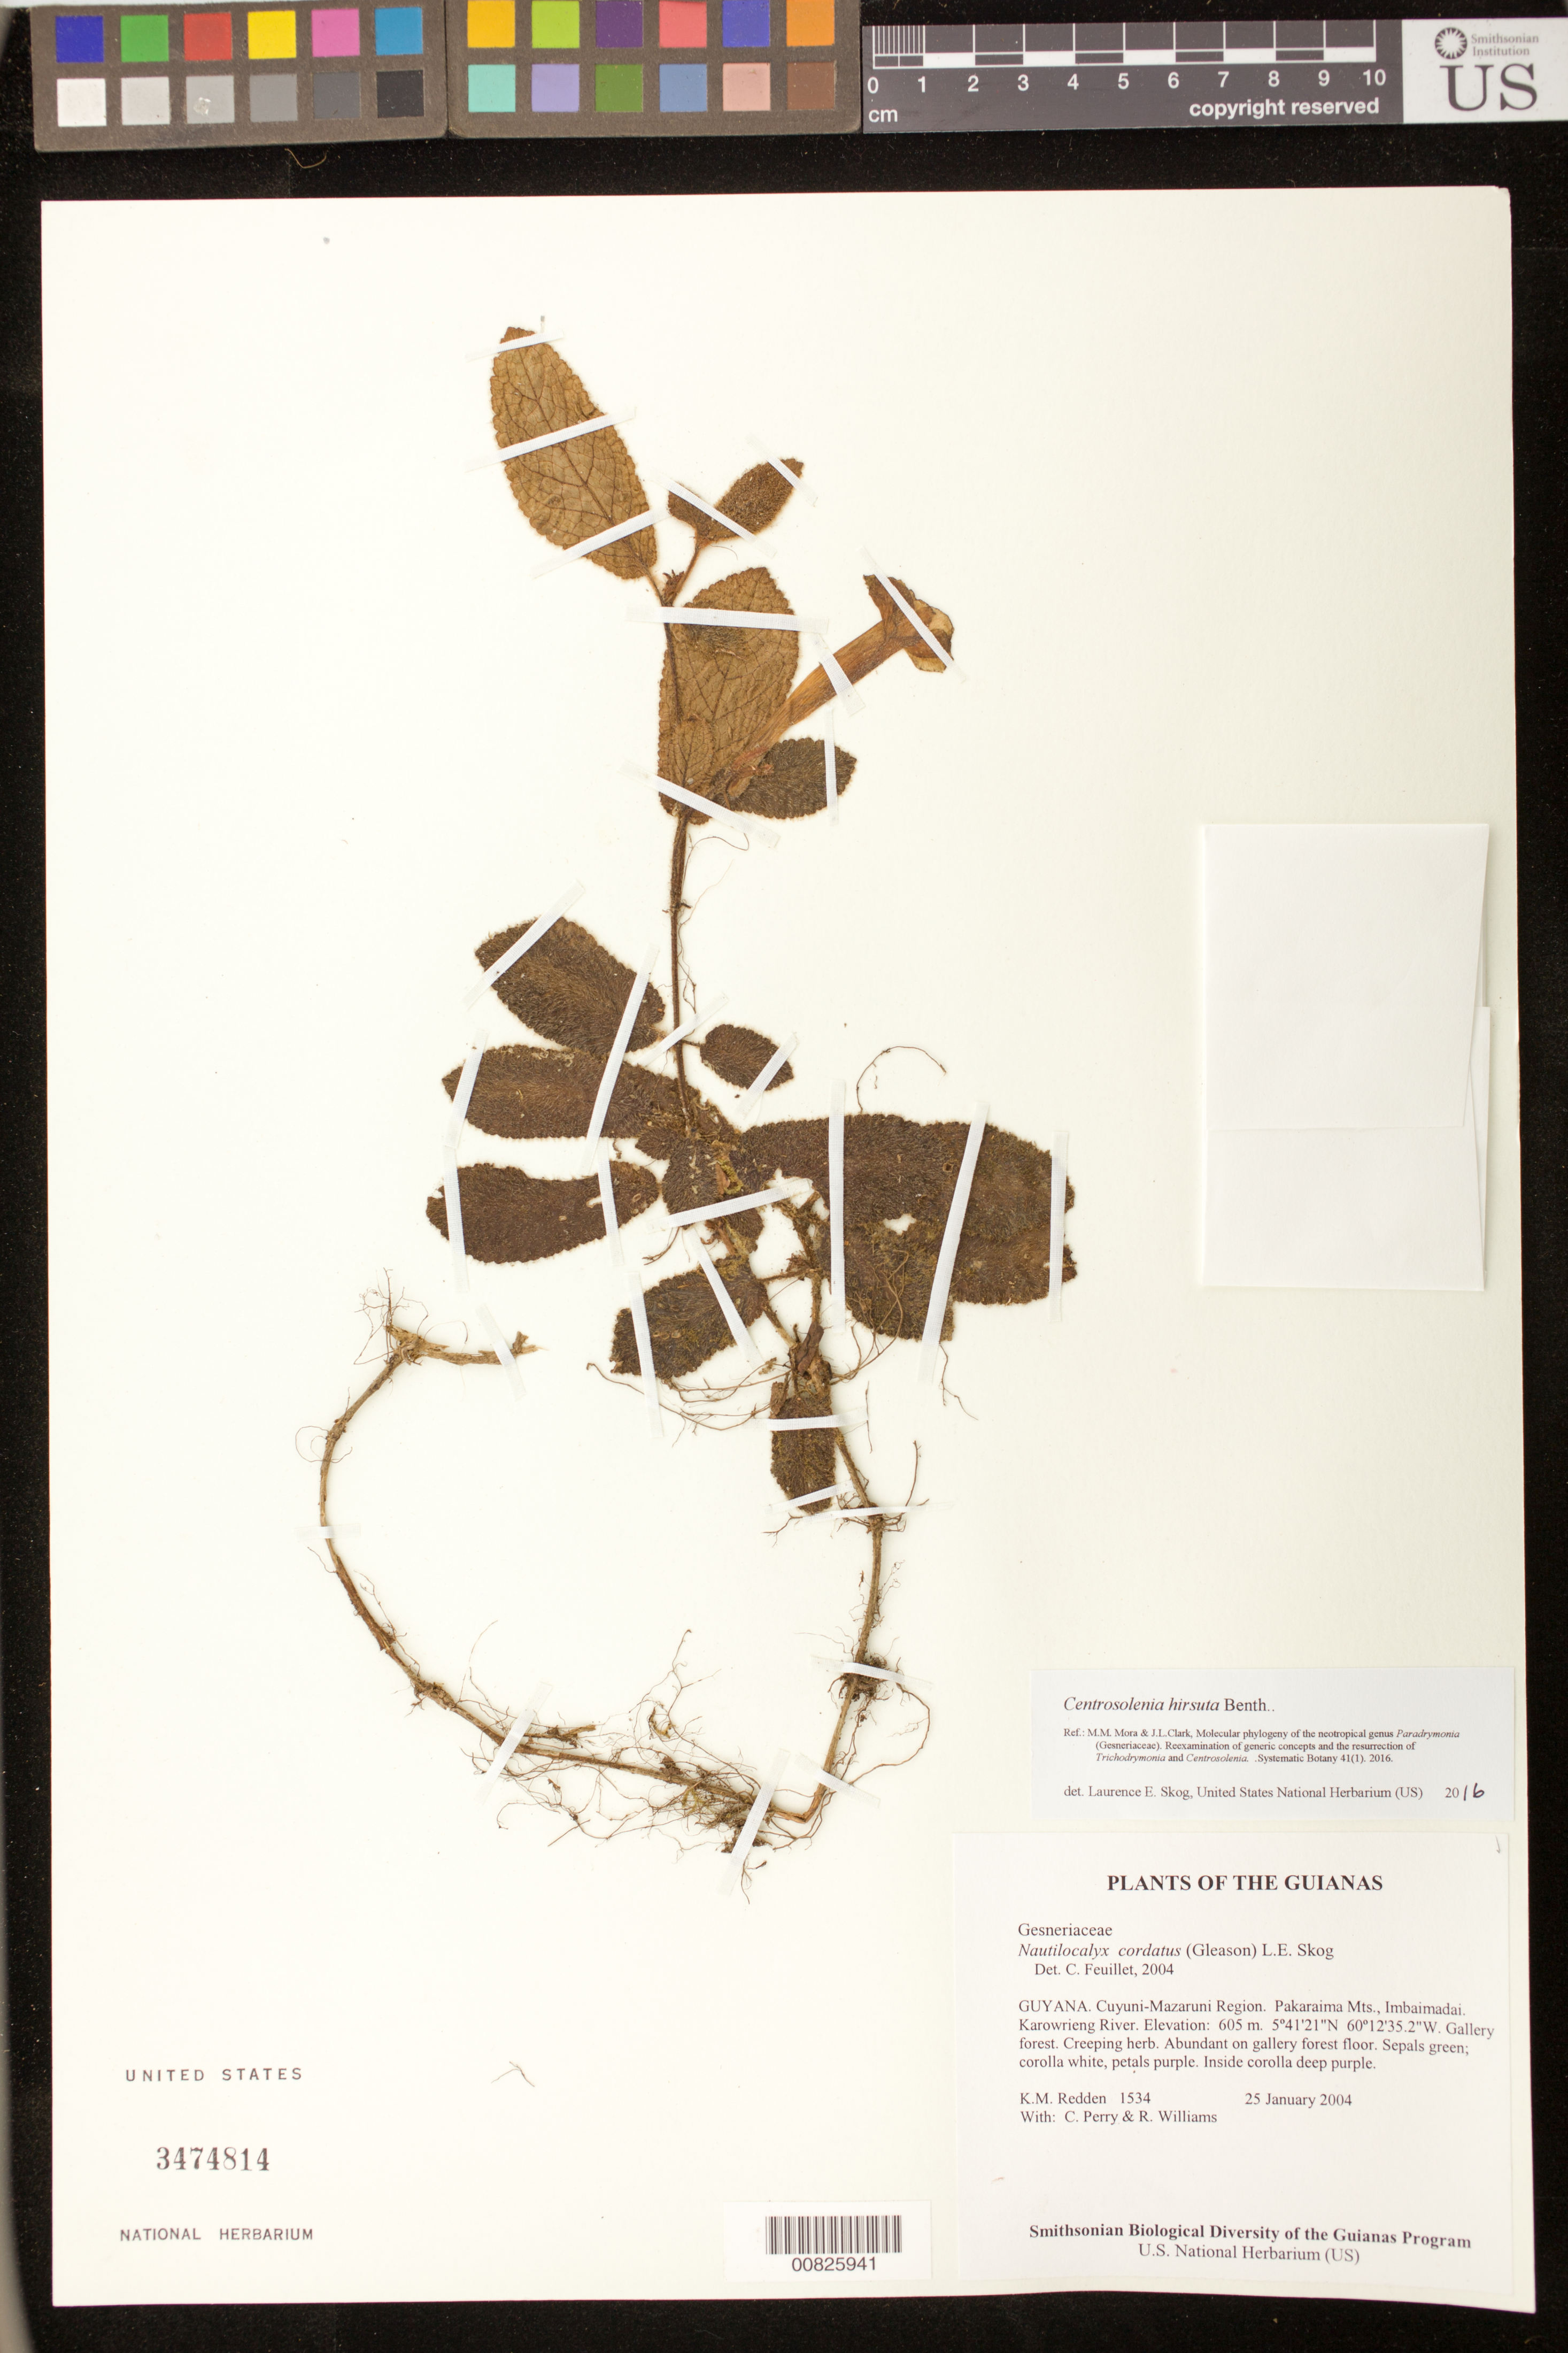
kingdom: Plantae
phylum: Tracheophyta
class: Magnoliopsida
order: Lamiales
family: Gesneriaceae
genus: Centrosolenia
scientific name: Centrosolenia hirsuta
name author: Benth.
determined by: Skog, Laurence E.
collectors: K. M. Redden, C. Perry & R. Williams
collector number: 1534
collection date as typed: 25 Jan 2004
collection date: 2004-01-25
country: Guyana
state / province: Cuyuni-Mazaruni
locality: Cuyuni-Mazaruni Region. Pakaraima Mts., Imbaimadai. Karowrieng River.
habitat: Gallery forest.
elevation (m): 605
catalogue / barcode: US 3474814